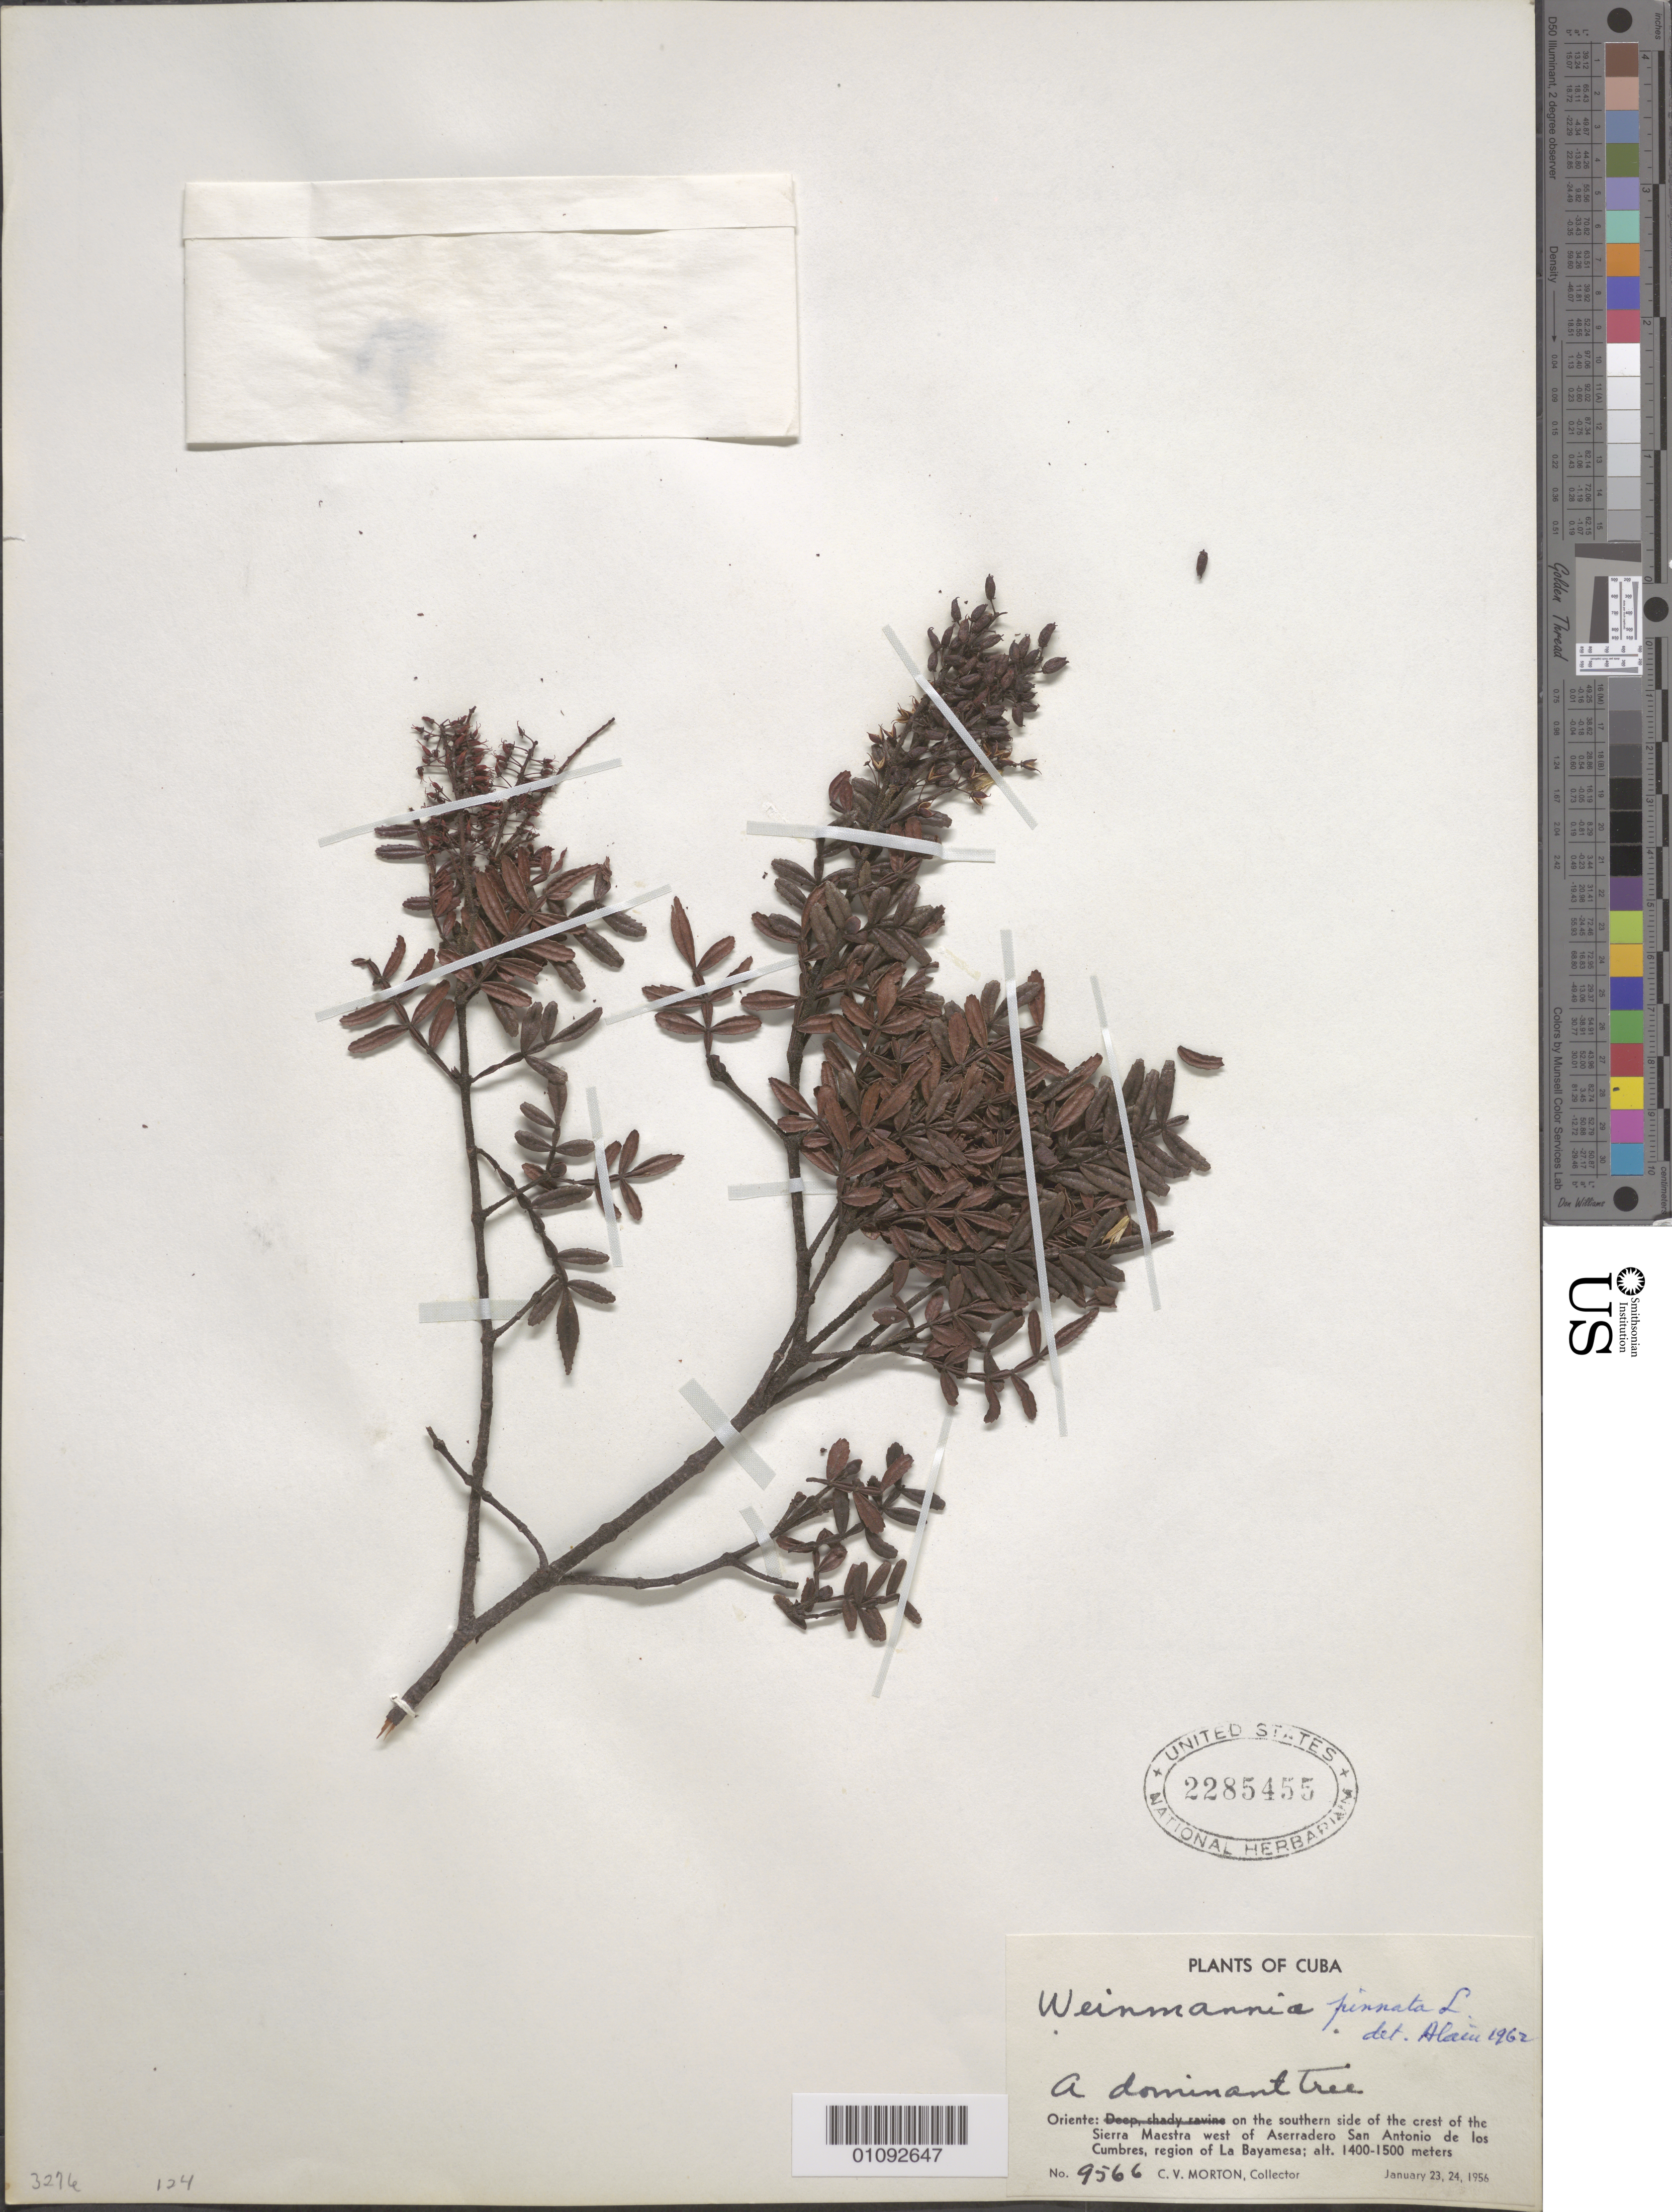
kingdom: Plantae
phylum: Tracheophyta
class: Magnoliopsida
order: Oxalidales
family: Cunoniaceae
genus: Weinmannia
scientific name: Weinmannia pinnata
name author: L.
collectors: C. V. Morton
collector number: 9566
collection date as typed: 23 Jan 1956 to 24 Jan 1956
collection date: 1956-01-23/1956-01-24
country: Cuba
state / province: Granma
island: Cuba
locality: Oriente: on the S side of the crest of the Sierra Maestra, W of Aserradero San Antonio de los Cumbres, region of La Bayamesa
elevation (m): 1400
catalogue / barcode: US 2285455